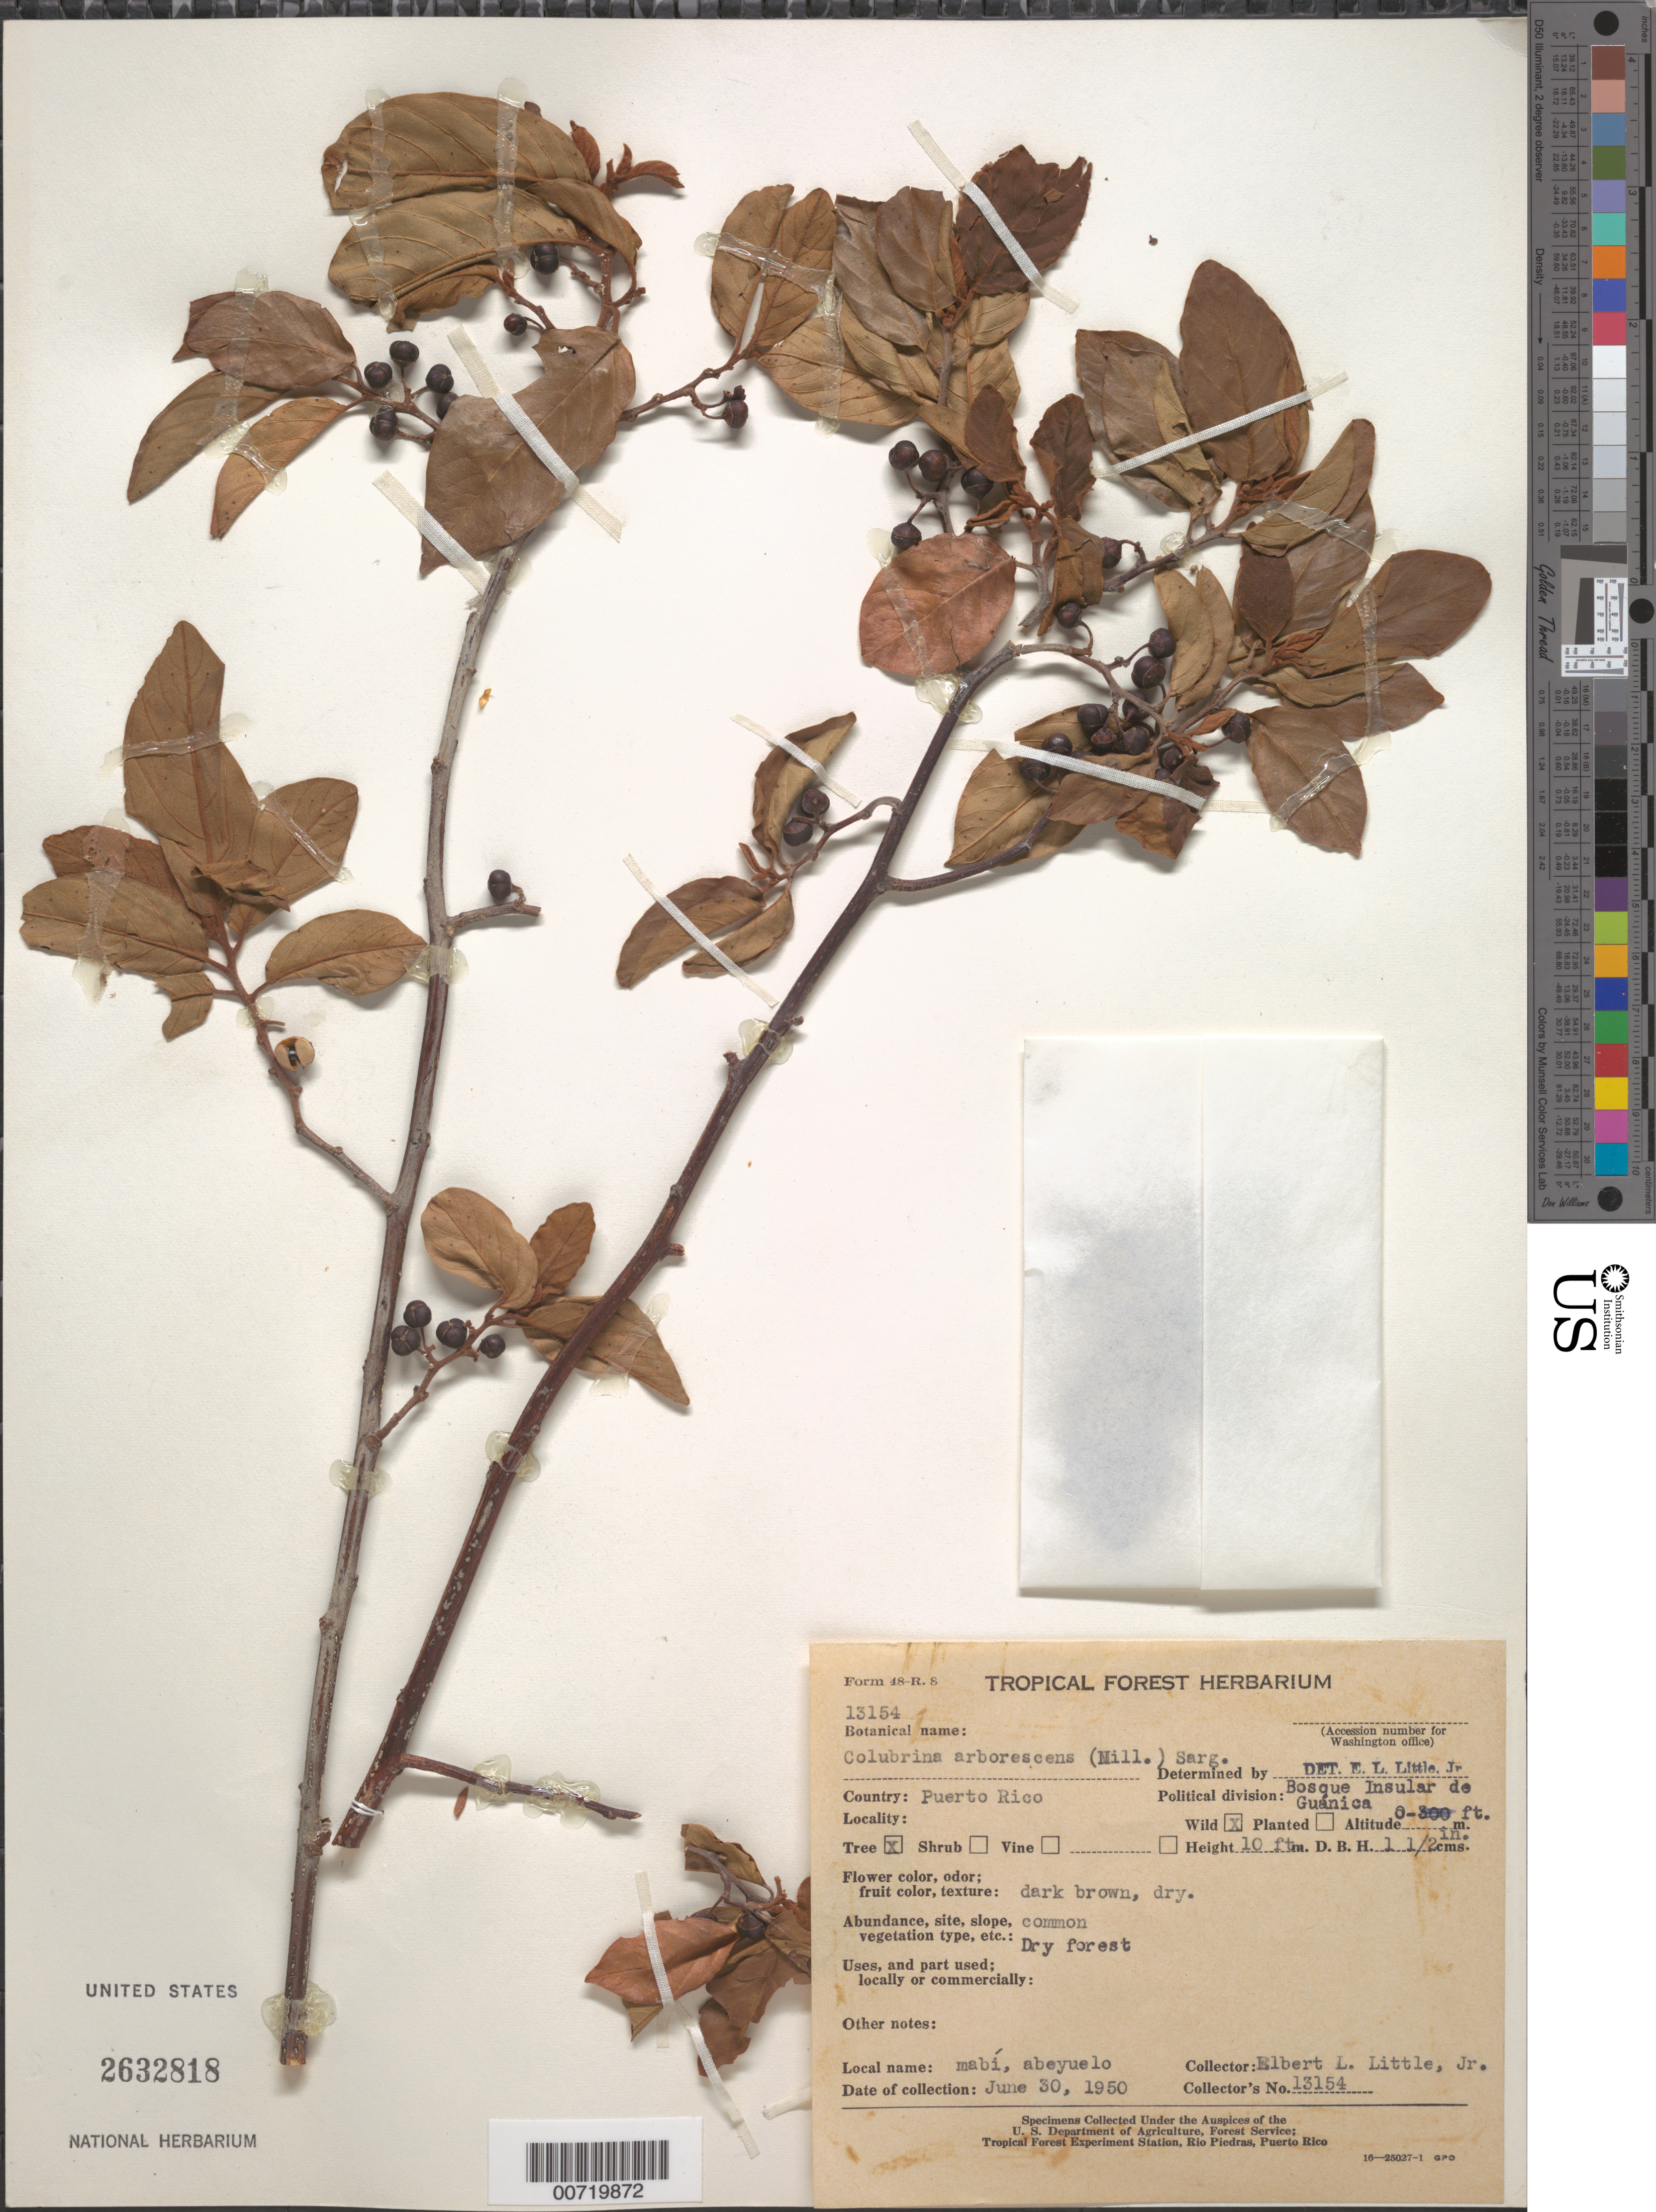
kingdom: Plantae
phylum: Tracheophyta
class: Magnoliopsida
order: Rosales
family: Rhamnaceae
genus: Colubrina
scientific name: Colubrina arborescens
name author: (Mill.) Sarg.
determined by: Little, Elbert L., Jr., (FSSR), United States Department of Agriculture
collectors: E. L. Little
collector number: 13154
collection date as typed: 30 Jun 1950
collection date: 1950-06-30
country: Puerto Rico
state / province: Guánica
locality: Bosque Insular de Guanica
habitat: Dry forest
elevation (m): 0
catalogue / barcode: US 2632818